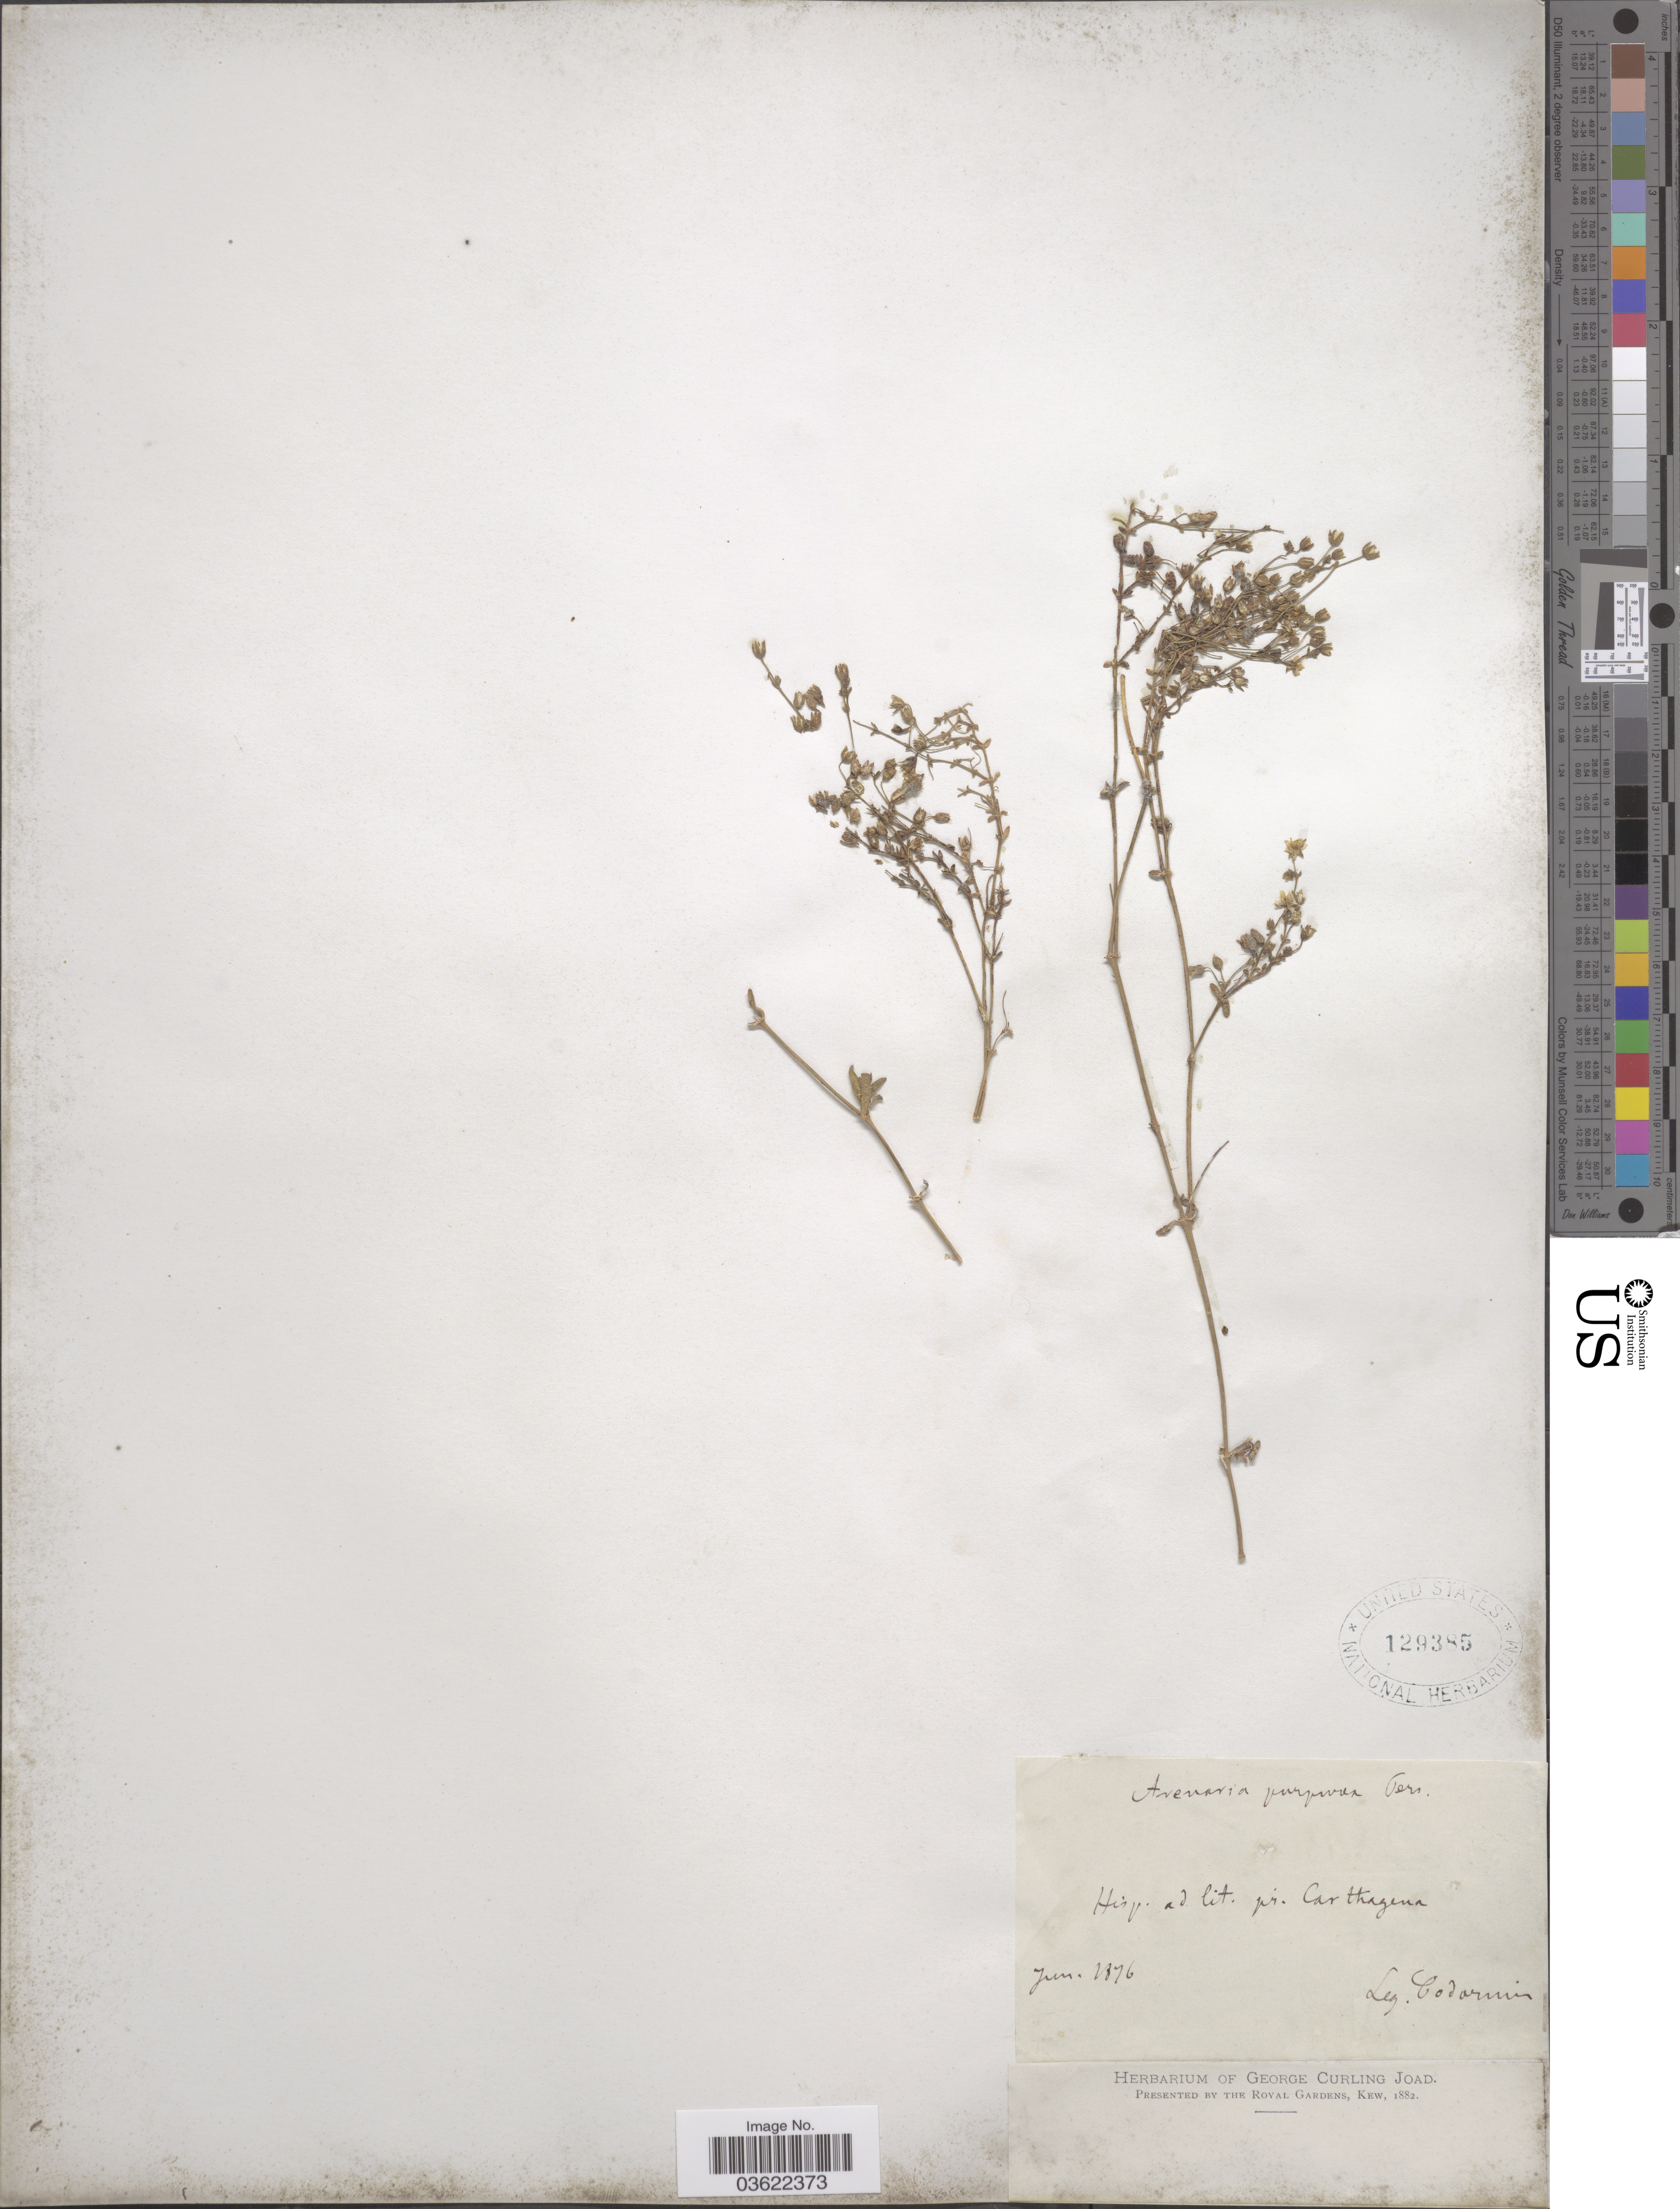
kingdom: Plantae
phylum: Tracheophyta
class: Magnoliopsida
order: Caryophyllales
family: Caryophyllaceae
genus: Arenaria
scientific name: Arenaria purpurea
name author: Pers.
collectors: Codormis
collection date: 1876-06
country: Spain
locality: Hisp. ad lit. pr. Carthagena.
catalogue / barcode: US 129385